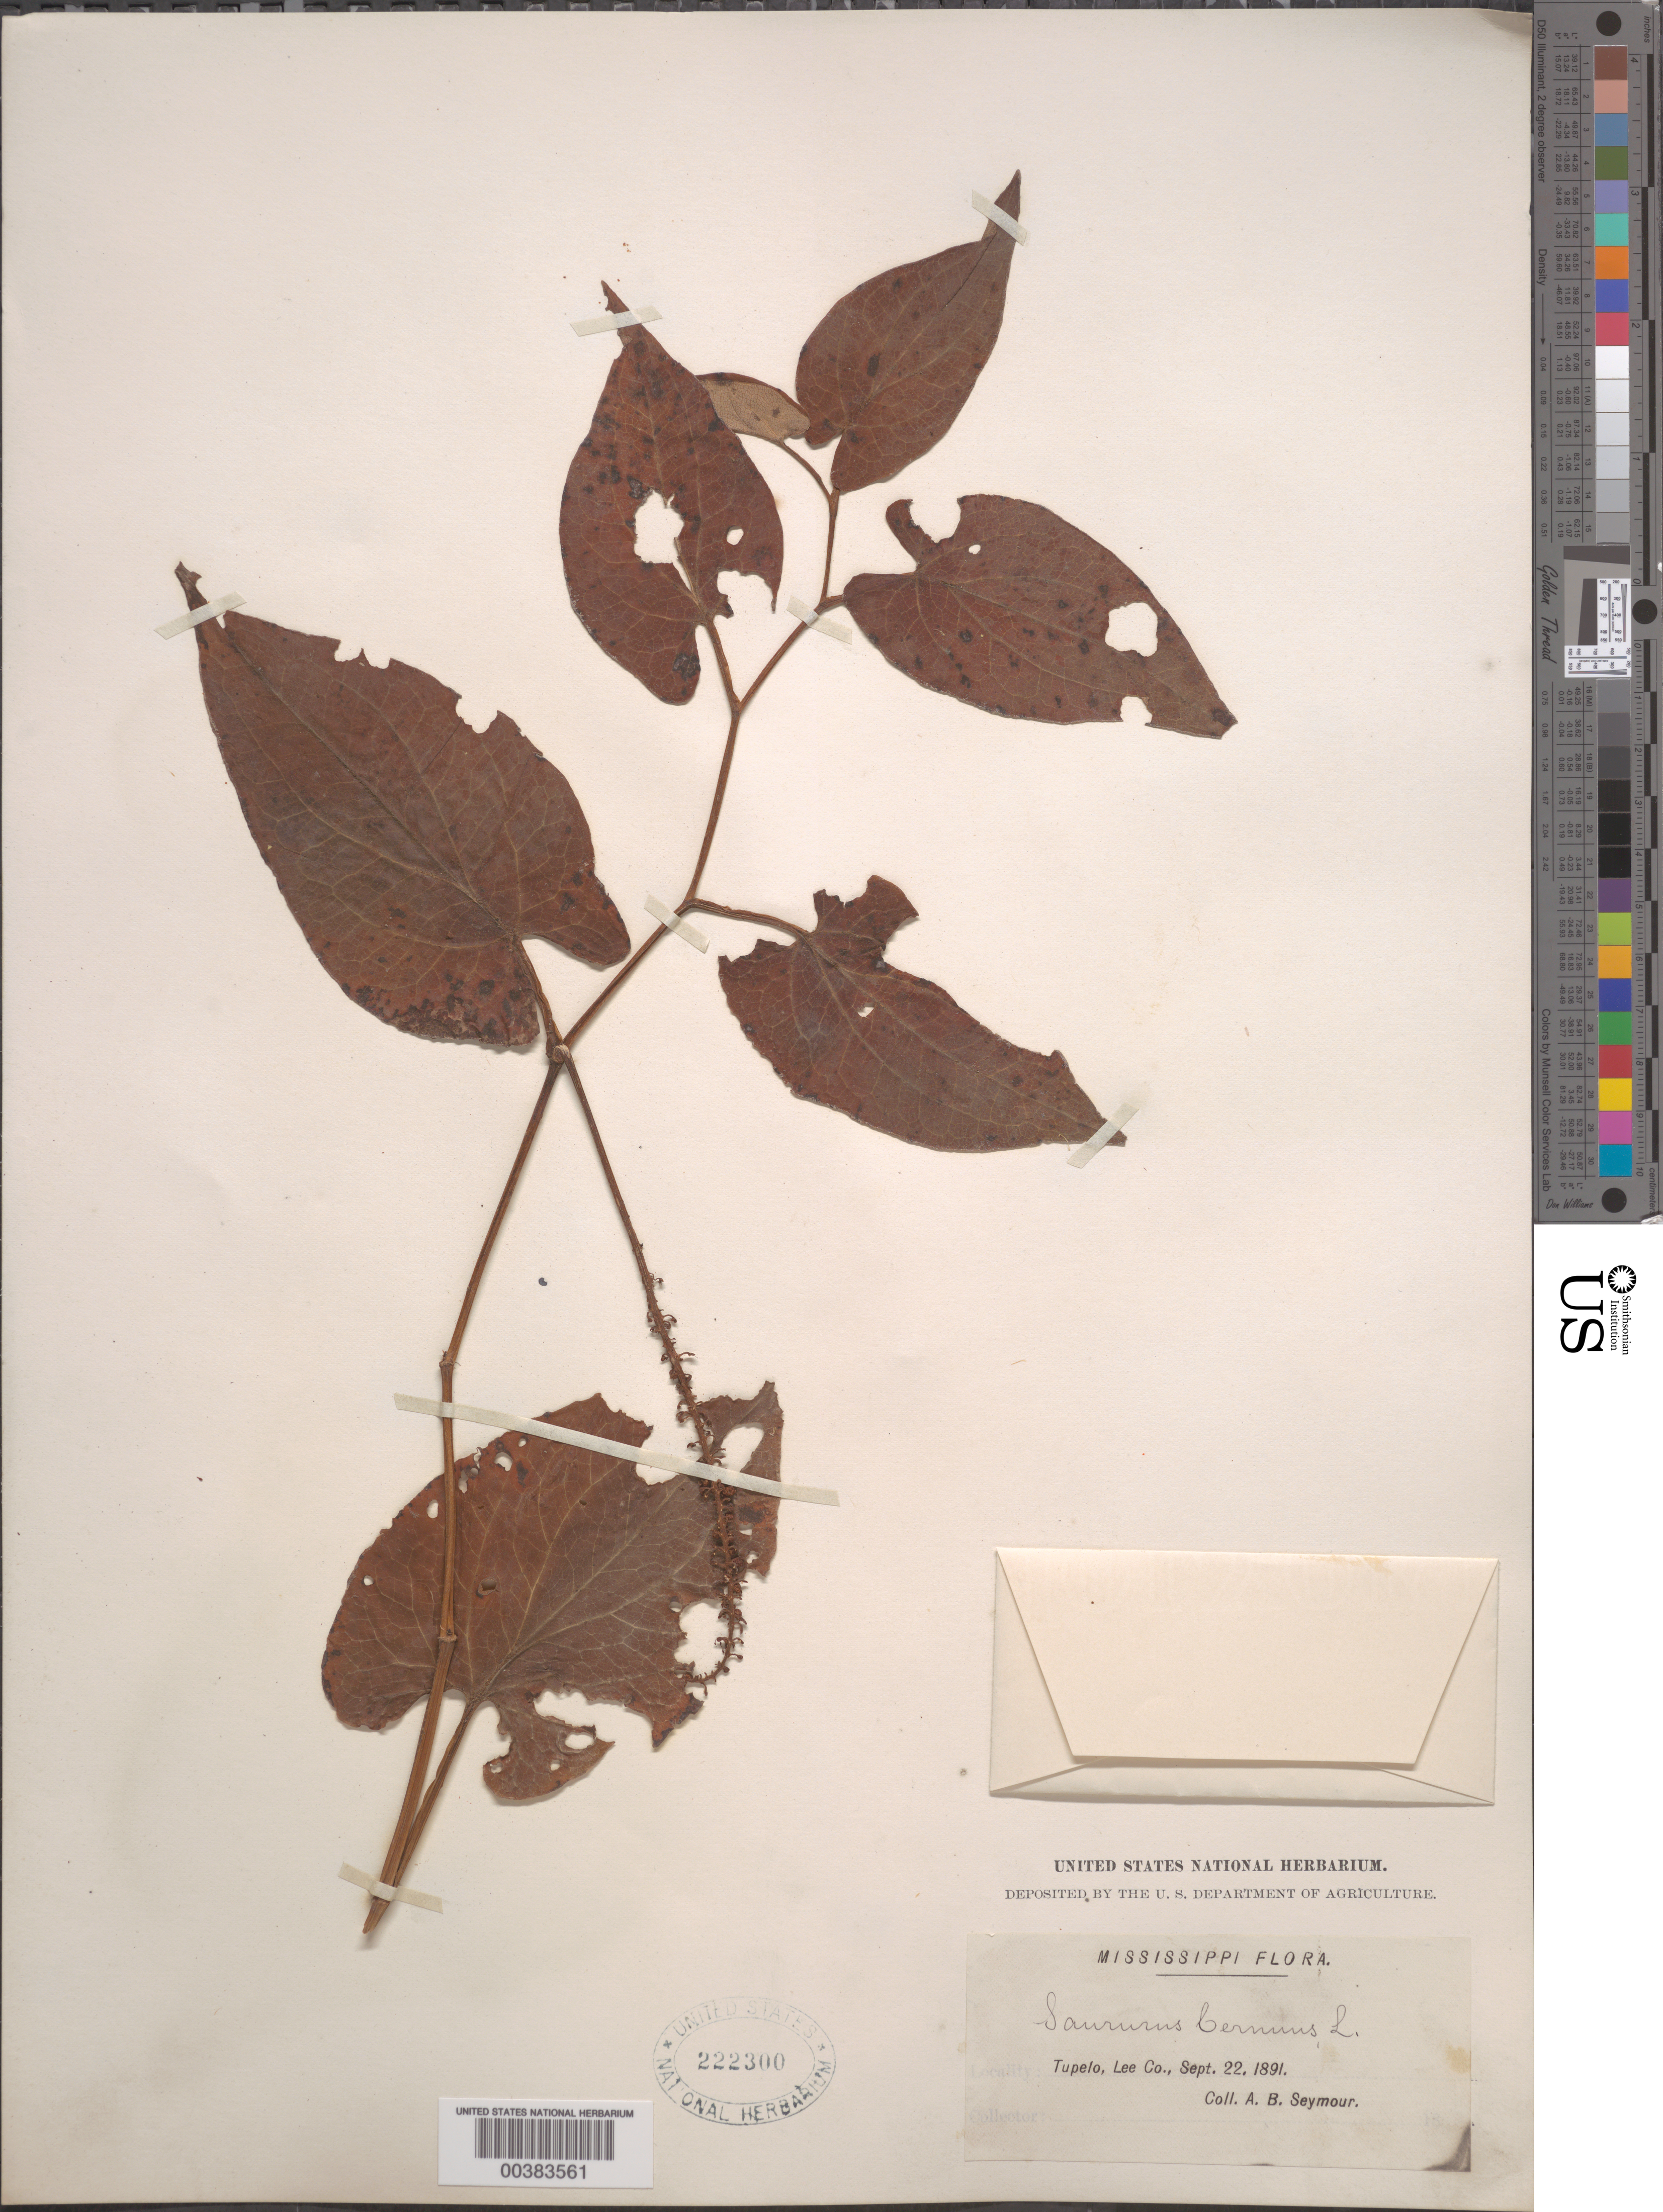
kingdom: Plantae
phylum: Tracheophyta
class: Magnoliopsida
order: Piperales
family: Saururaceae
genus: Saururus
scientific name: Saururus cernuus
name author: L.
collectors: A. Seymour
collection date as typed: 22 Sep 1891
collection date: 1891-09-22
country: United States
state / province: Mississippi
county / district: Lee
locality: Tupelo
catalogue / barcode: US 222300